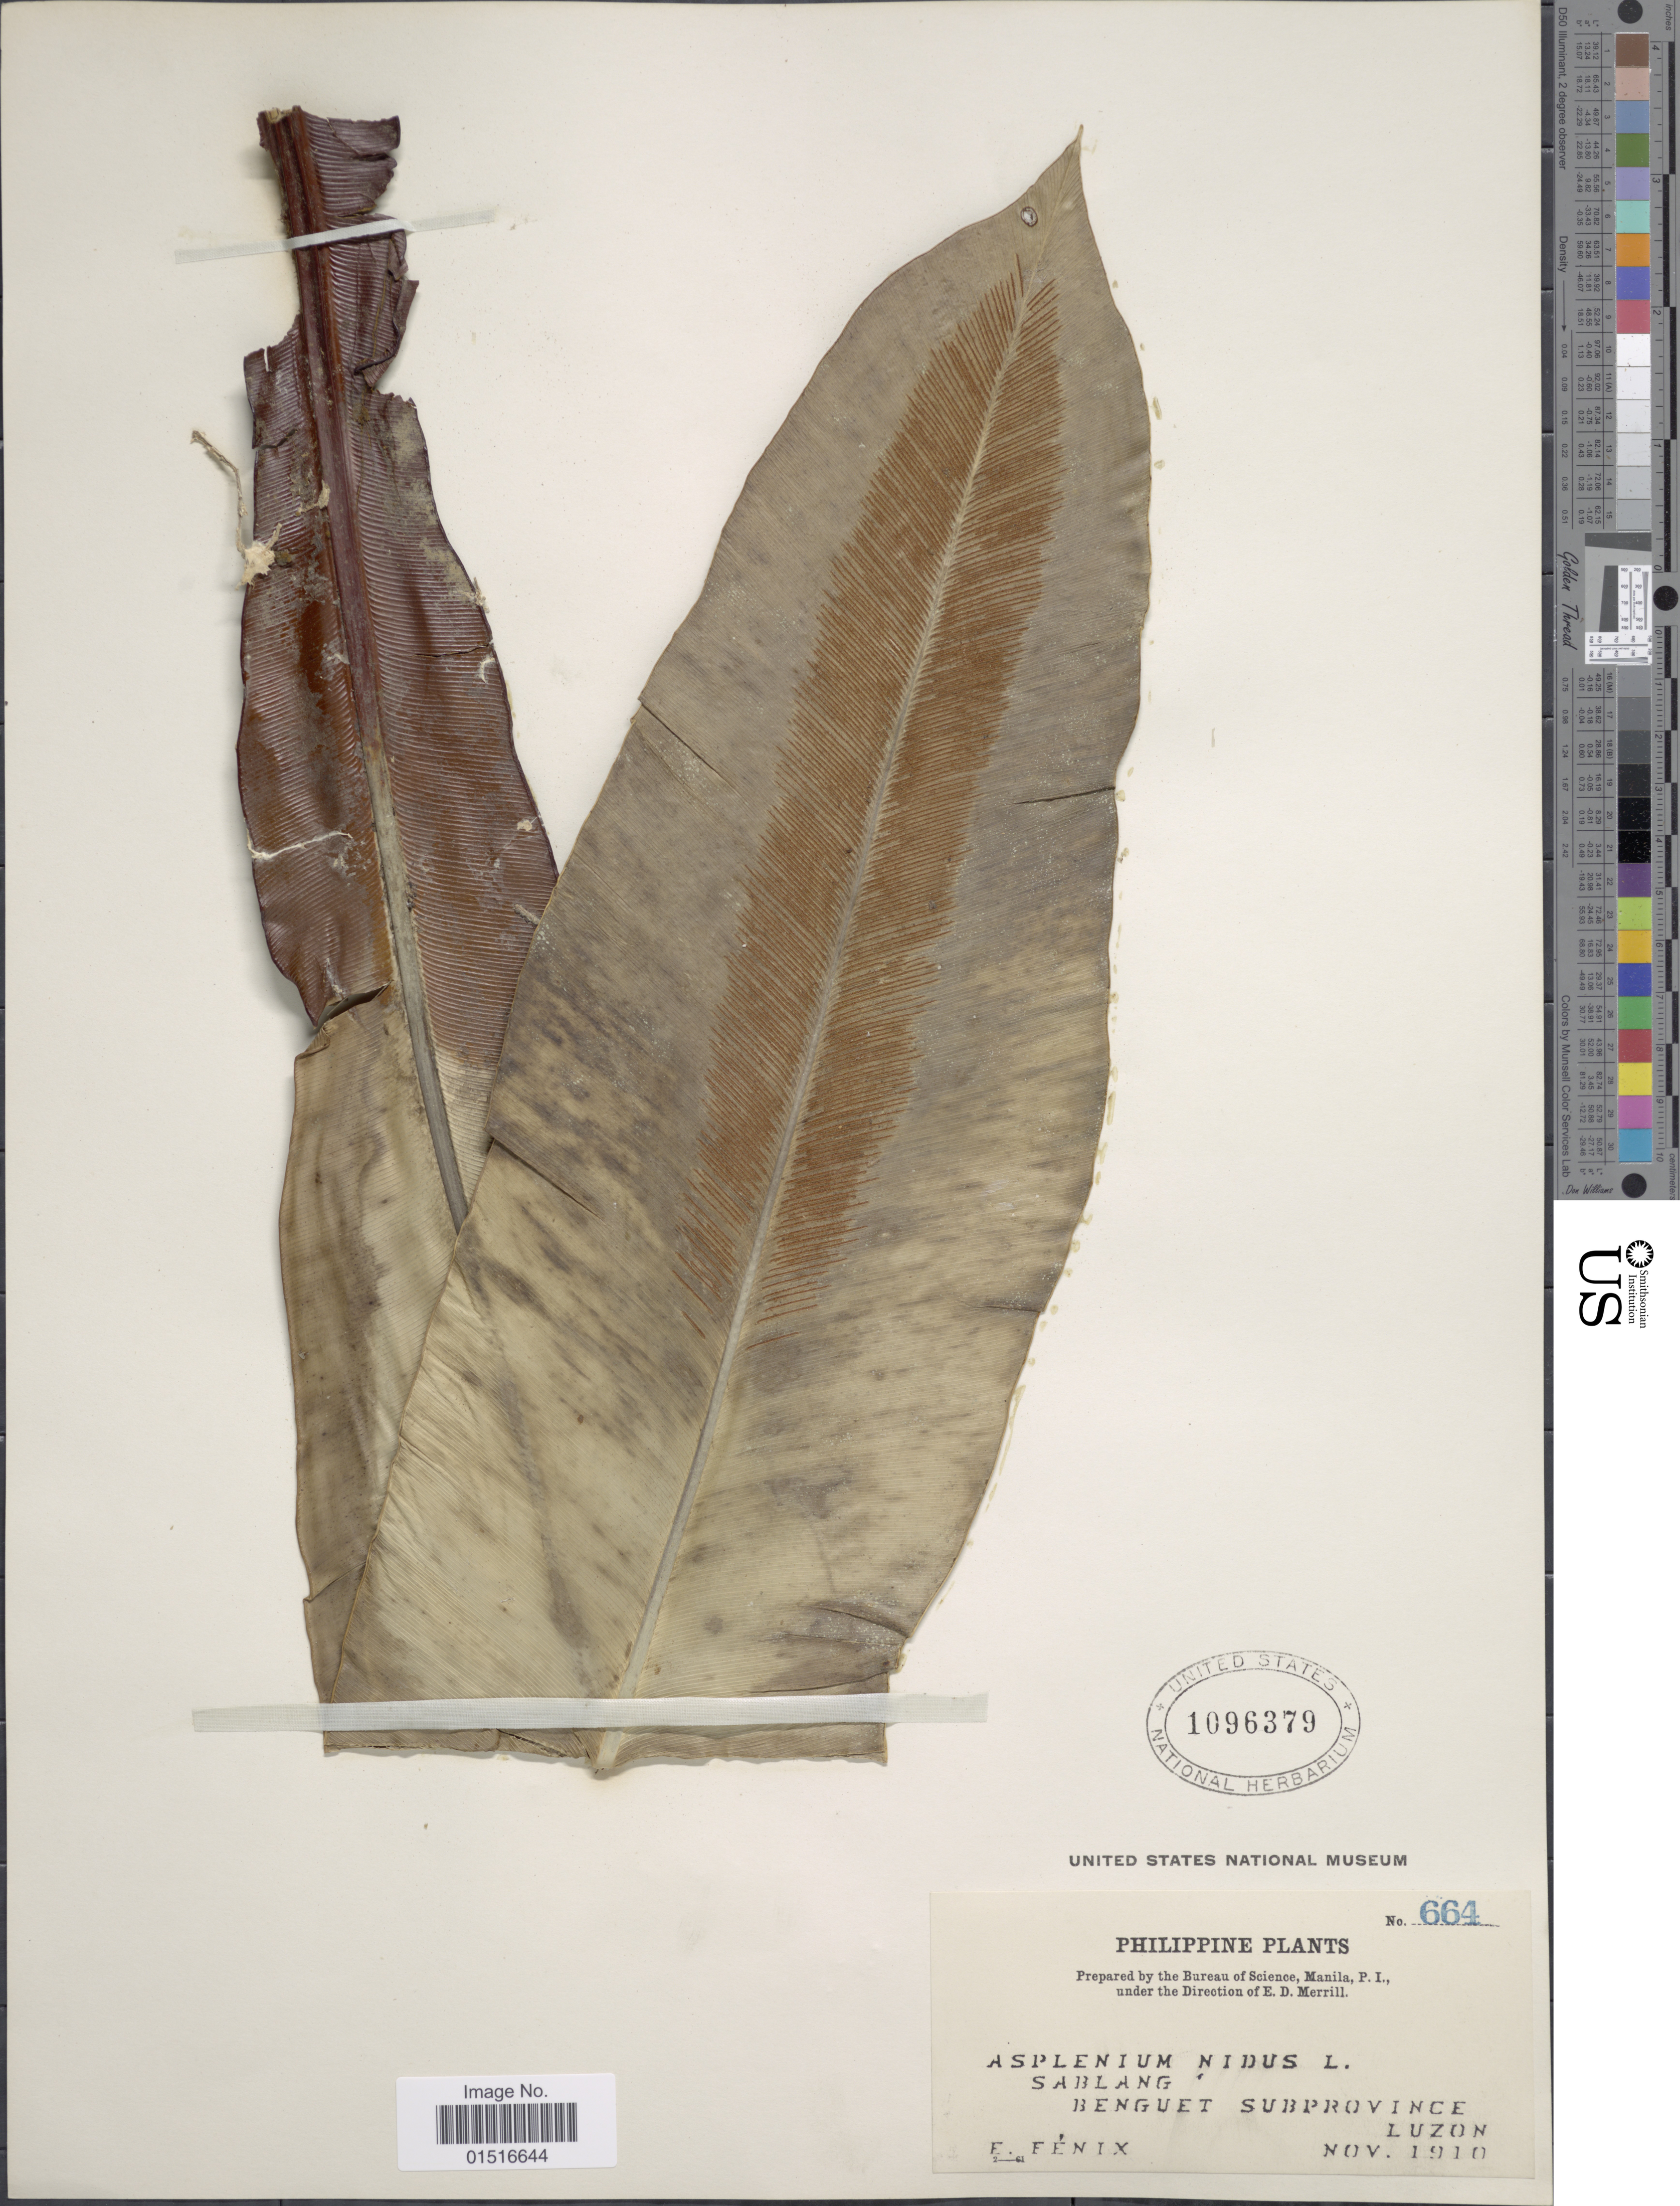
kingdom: Plantae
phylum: Tracheophyta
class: Polypodiopsida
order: Polypodiales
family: Aspleniaceae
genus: Asplenium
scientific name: Asplenium nidus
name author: L.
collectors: E. Fénix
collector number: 664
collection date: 1910-11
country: Philippines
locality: Sablang, Benguet Subprovince, Luzon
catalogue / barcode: US 1096379